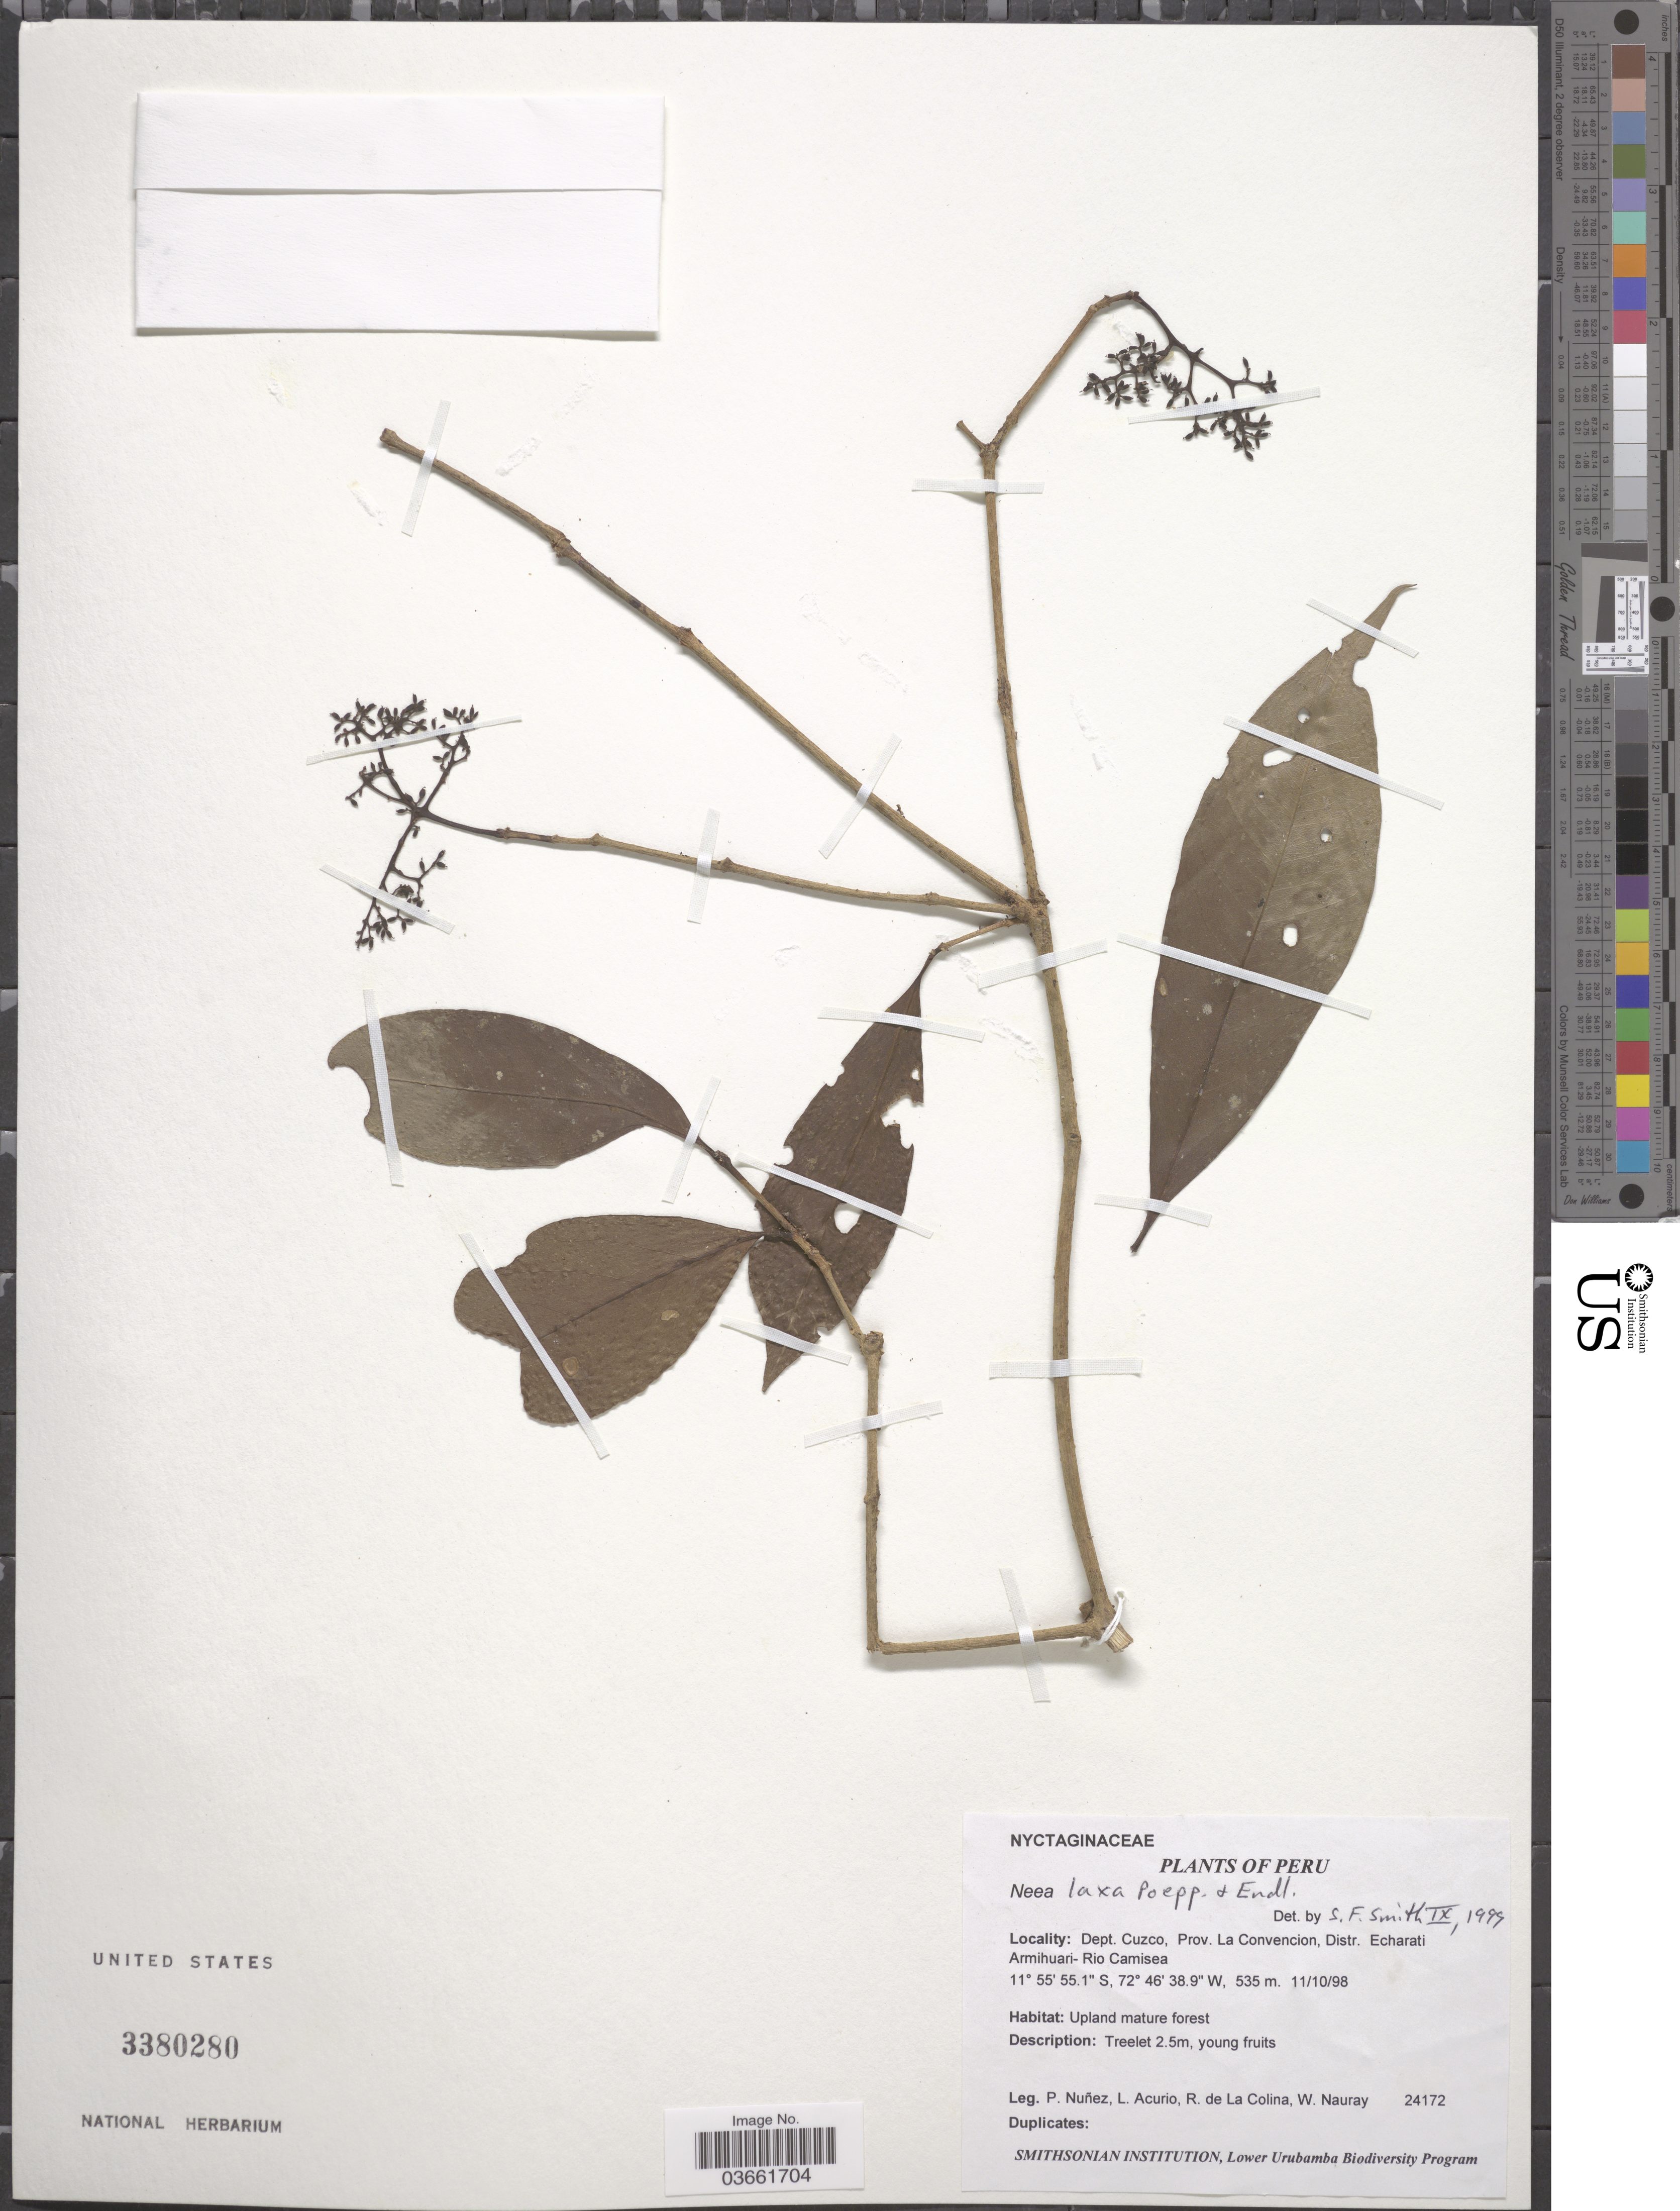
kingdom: Plantae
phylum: Tracheophyta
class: Magnoliopsida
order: Caryophyllales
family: Nyctaginaceae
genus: Neea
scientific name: Neea laxa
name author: Poepp. & Endl.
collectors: P. Nuñez V., L. Acurio, R. de La Colina & W. Nauray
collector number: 24172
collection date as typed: Transcribed d/m/y: 11/10/98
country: Peru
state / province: Cusco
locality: Dept. Cuzco, Prov. La Convencion, Distr. Echarati Armihuari - Rio Camisea.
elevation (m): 535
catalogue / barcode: US 3380280